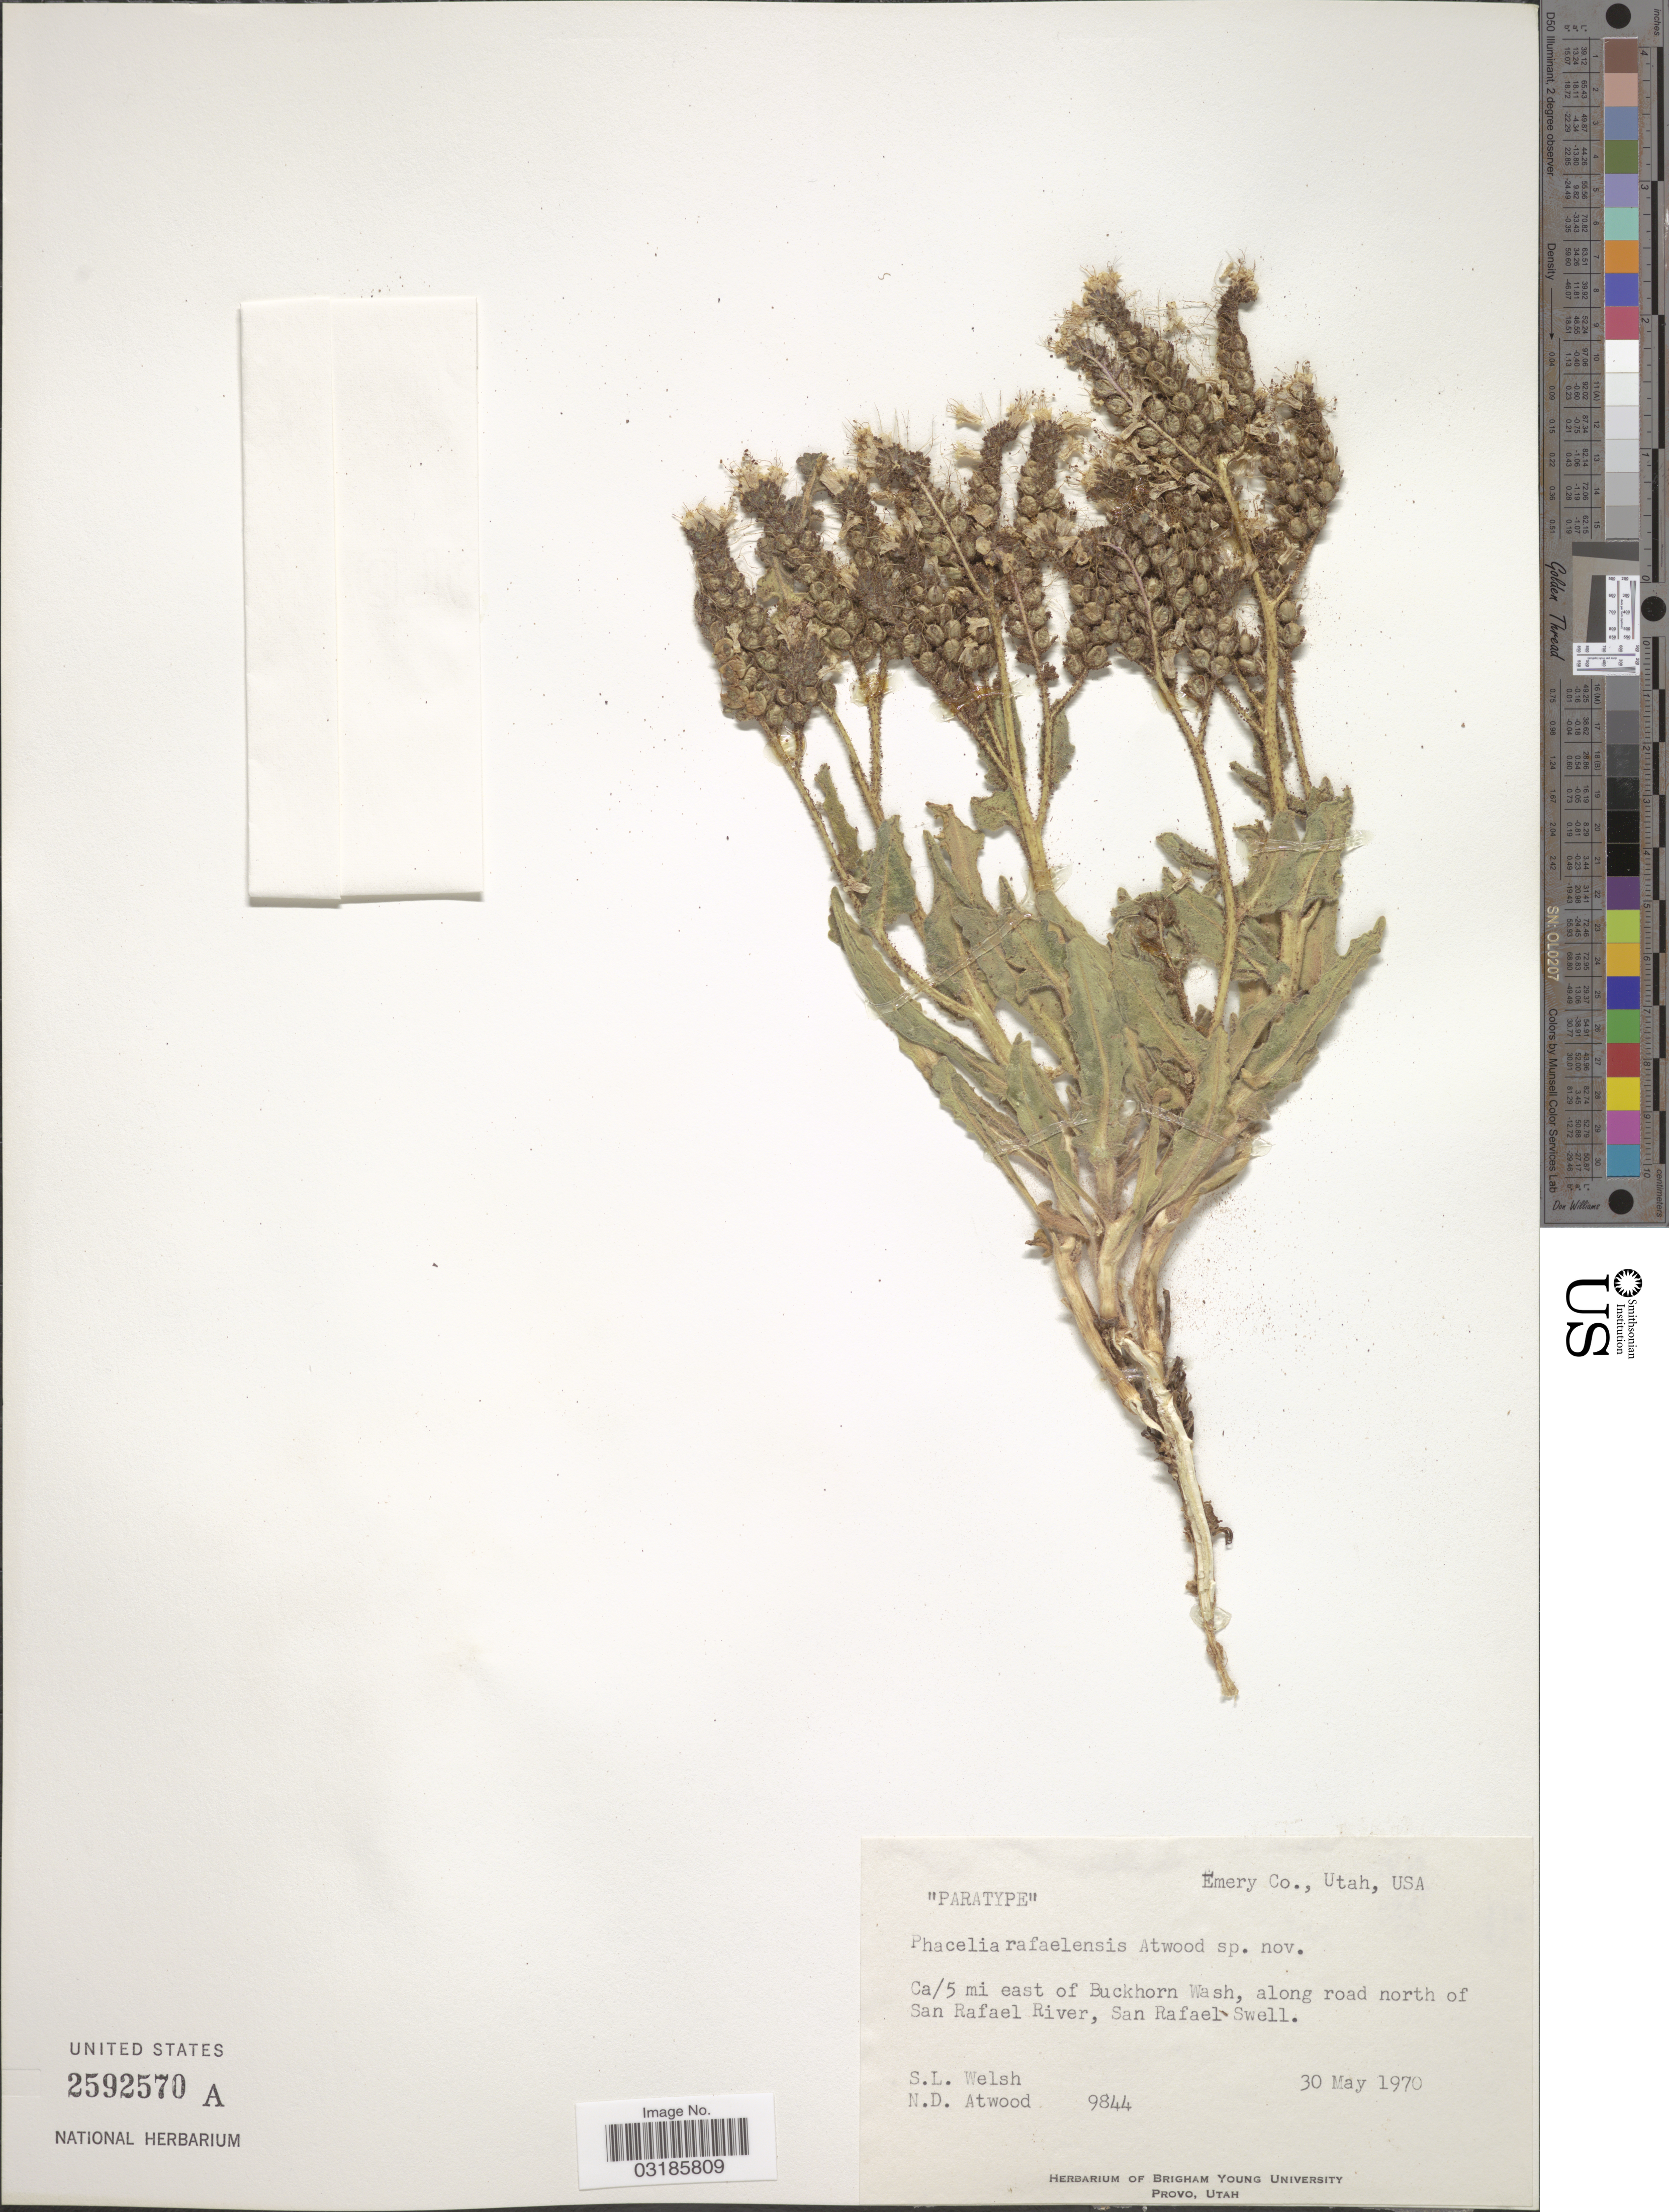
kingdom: Plantae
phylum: Tracheophyta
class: Magnoliopsida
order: Boraginales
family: Hydrophyllaceae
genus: Phacelia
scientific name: Phacelia rafaelensis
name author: Atwood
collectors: S. Welsh & N. Atwood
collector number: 9844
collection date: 1970-05-30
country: United States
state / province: Utah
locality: Emery Co. Ca/5 mi east of Buckhorn Wash, along road north of San Rafael River, San Rafael Swell.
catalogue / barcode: US 2592570A